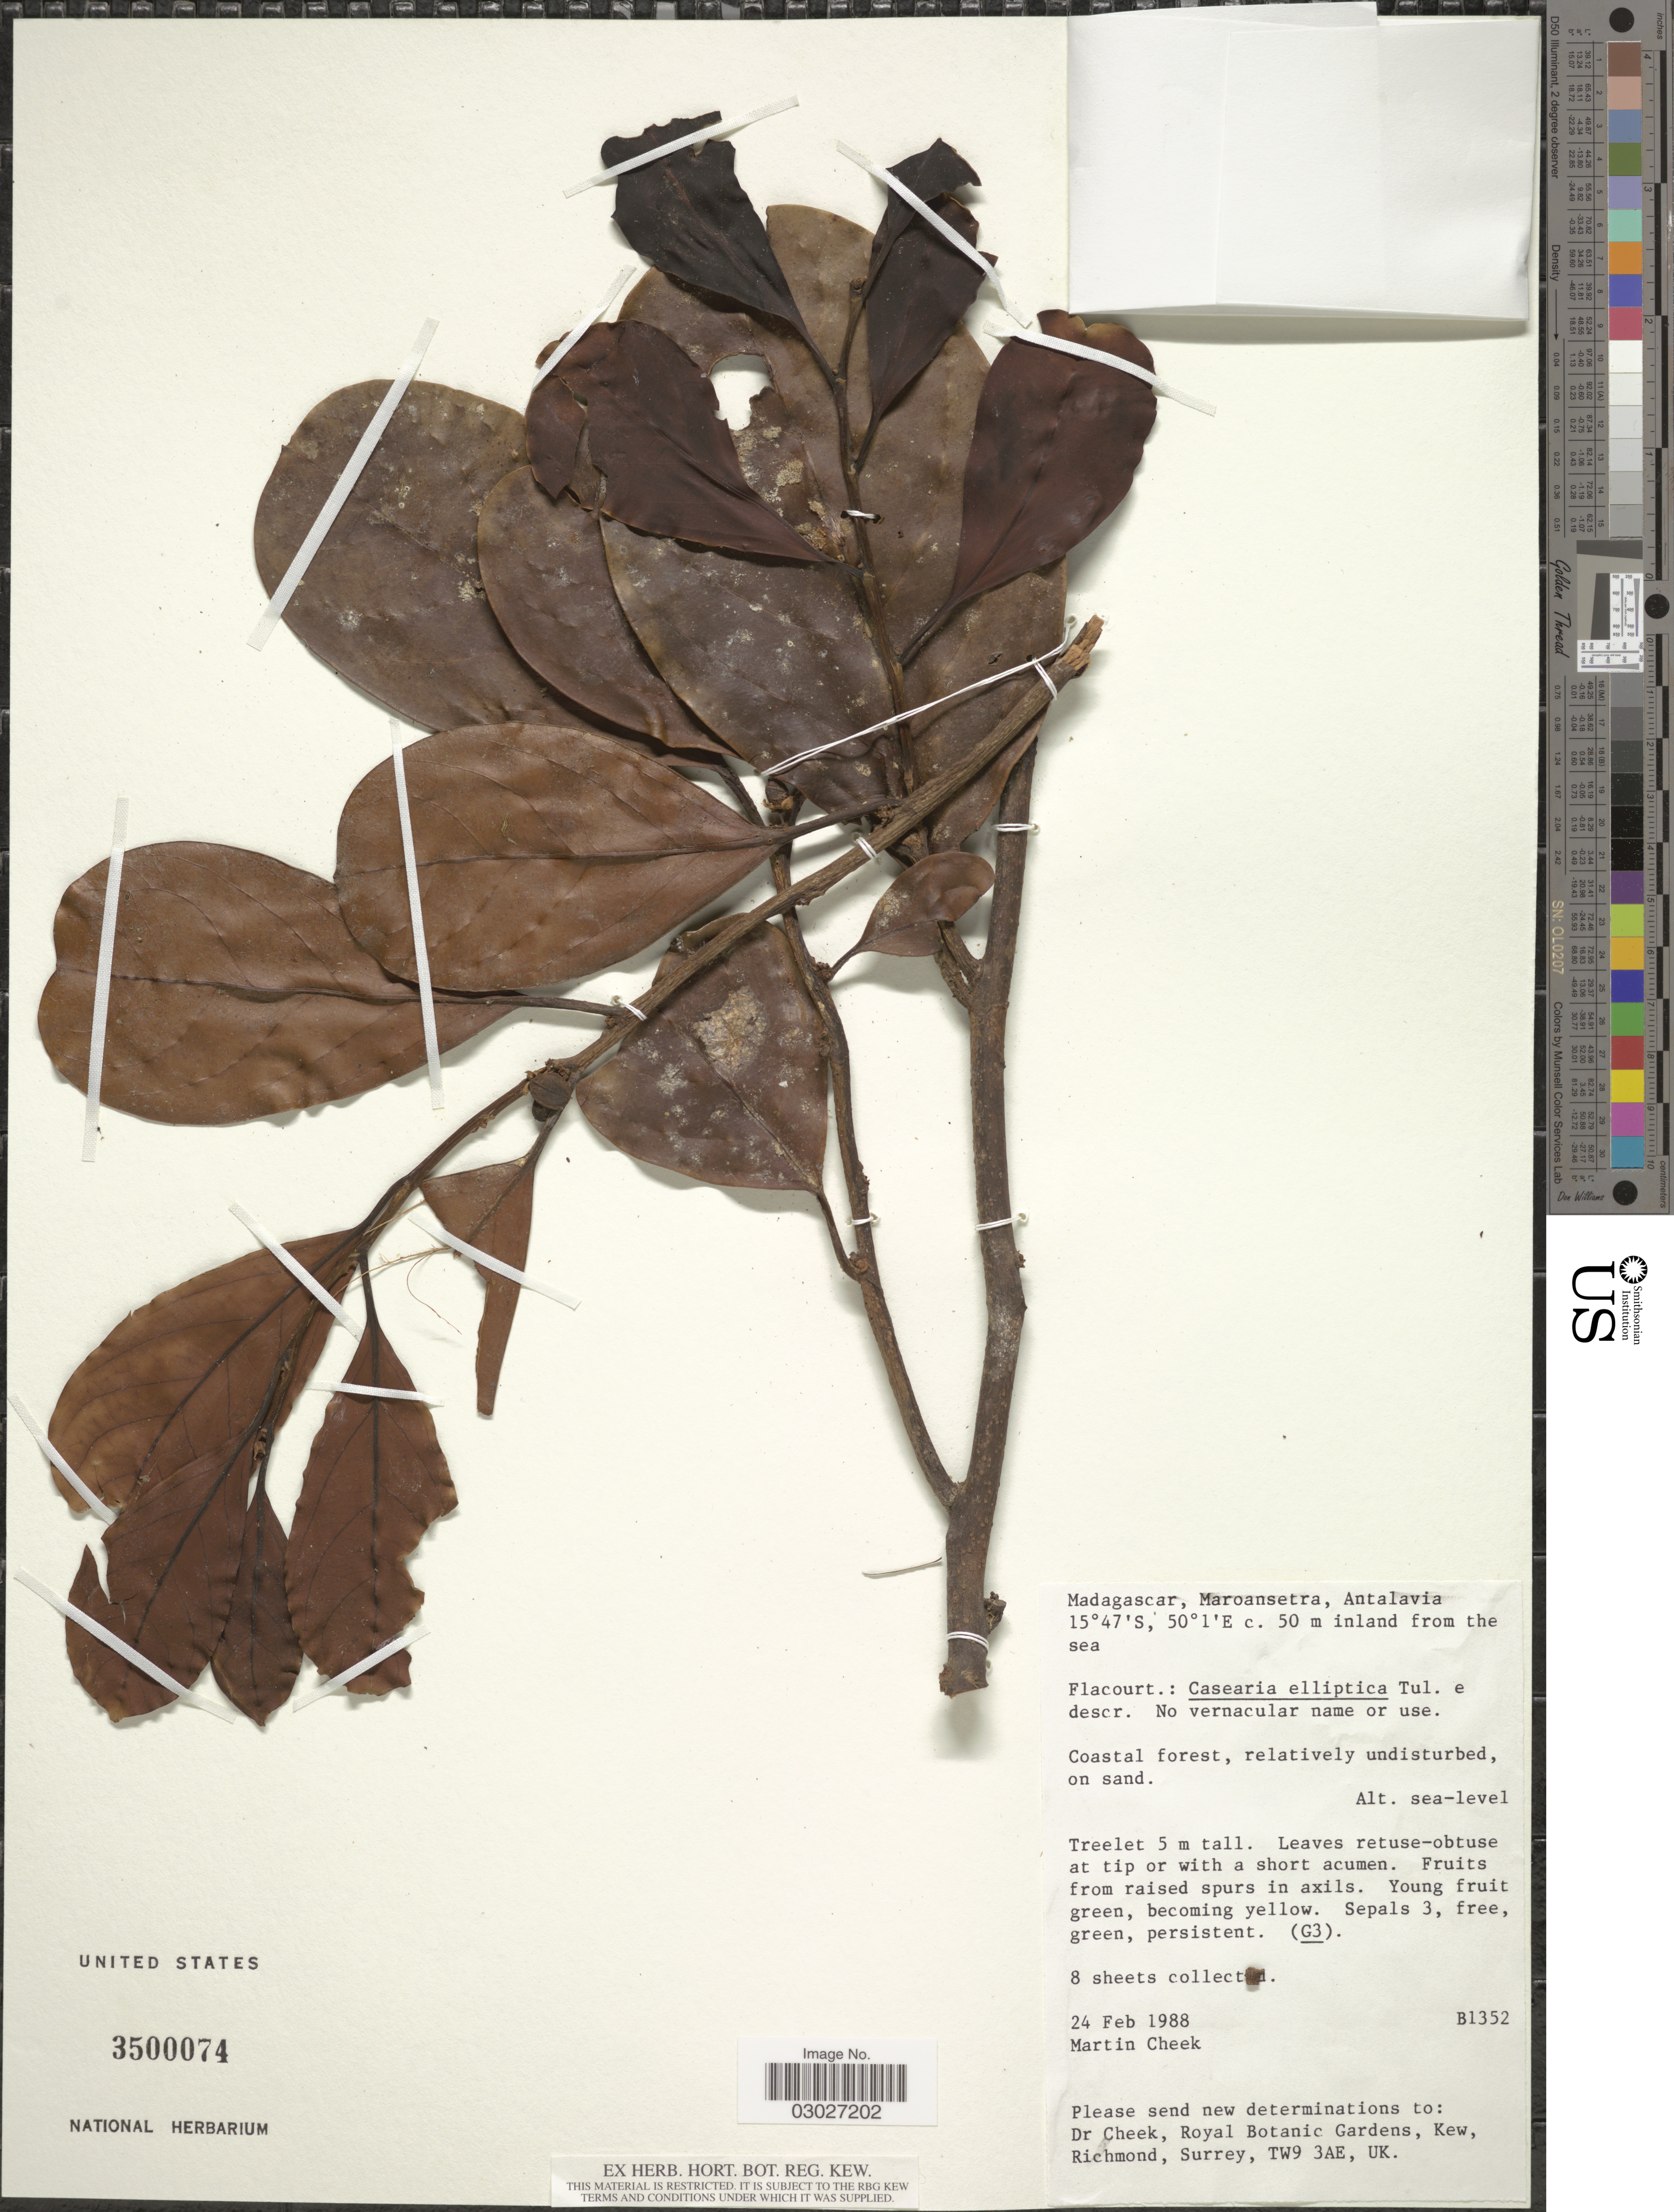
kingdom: Plantae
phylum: Tracheophyta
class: Magnoliopsida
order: Malpighiales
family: Salicaceae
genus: Casearia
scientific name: Casearia nigrescens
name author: Tul.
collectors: M. Cheek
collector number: B1352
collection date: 1988-02-24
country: Madagascar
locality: Maroansetra, Antalavia.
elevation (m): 50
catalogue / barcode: US 3500074